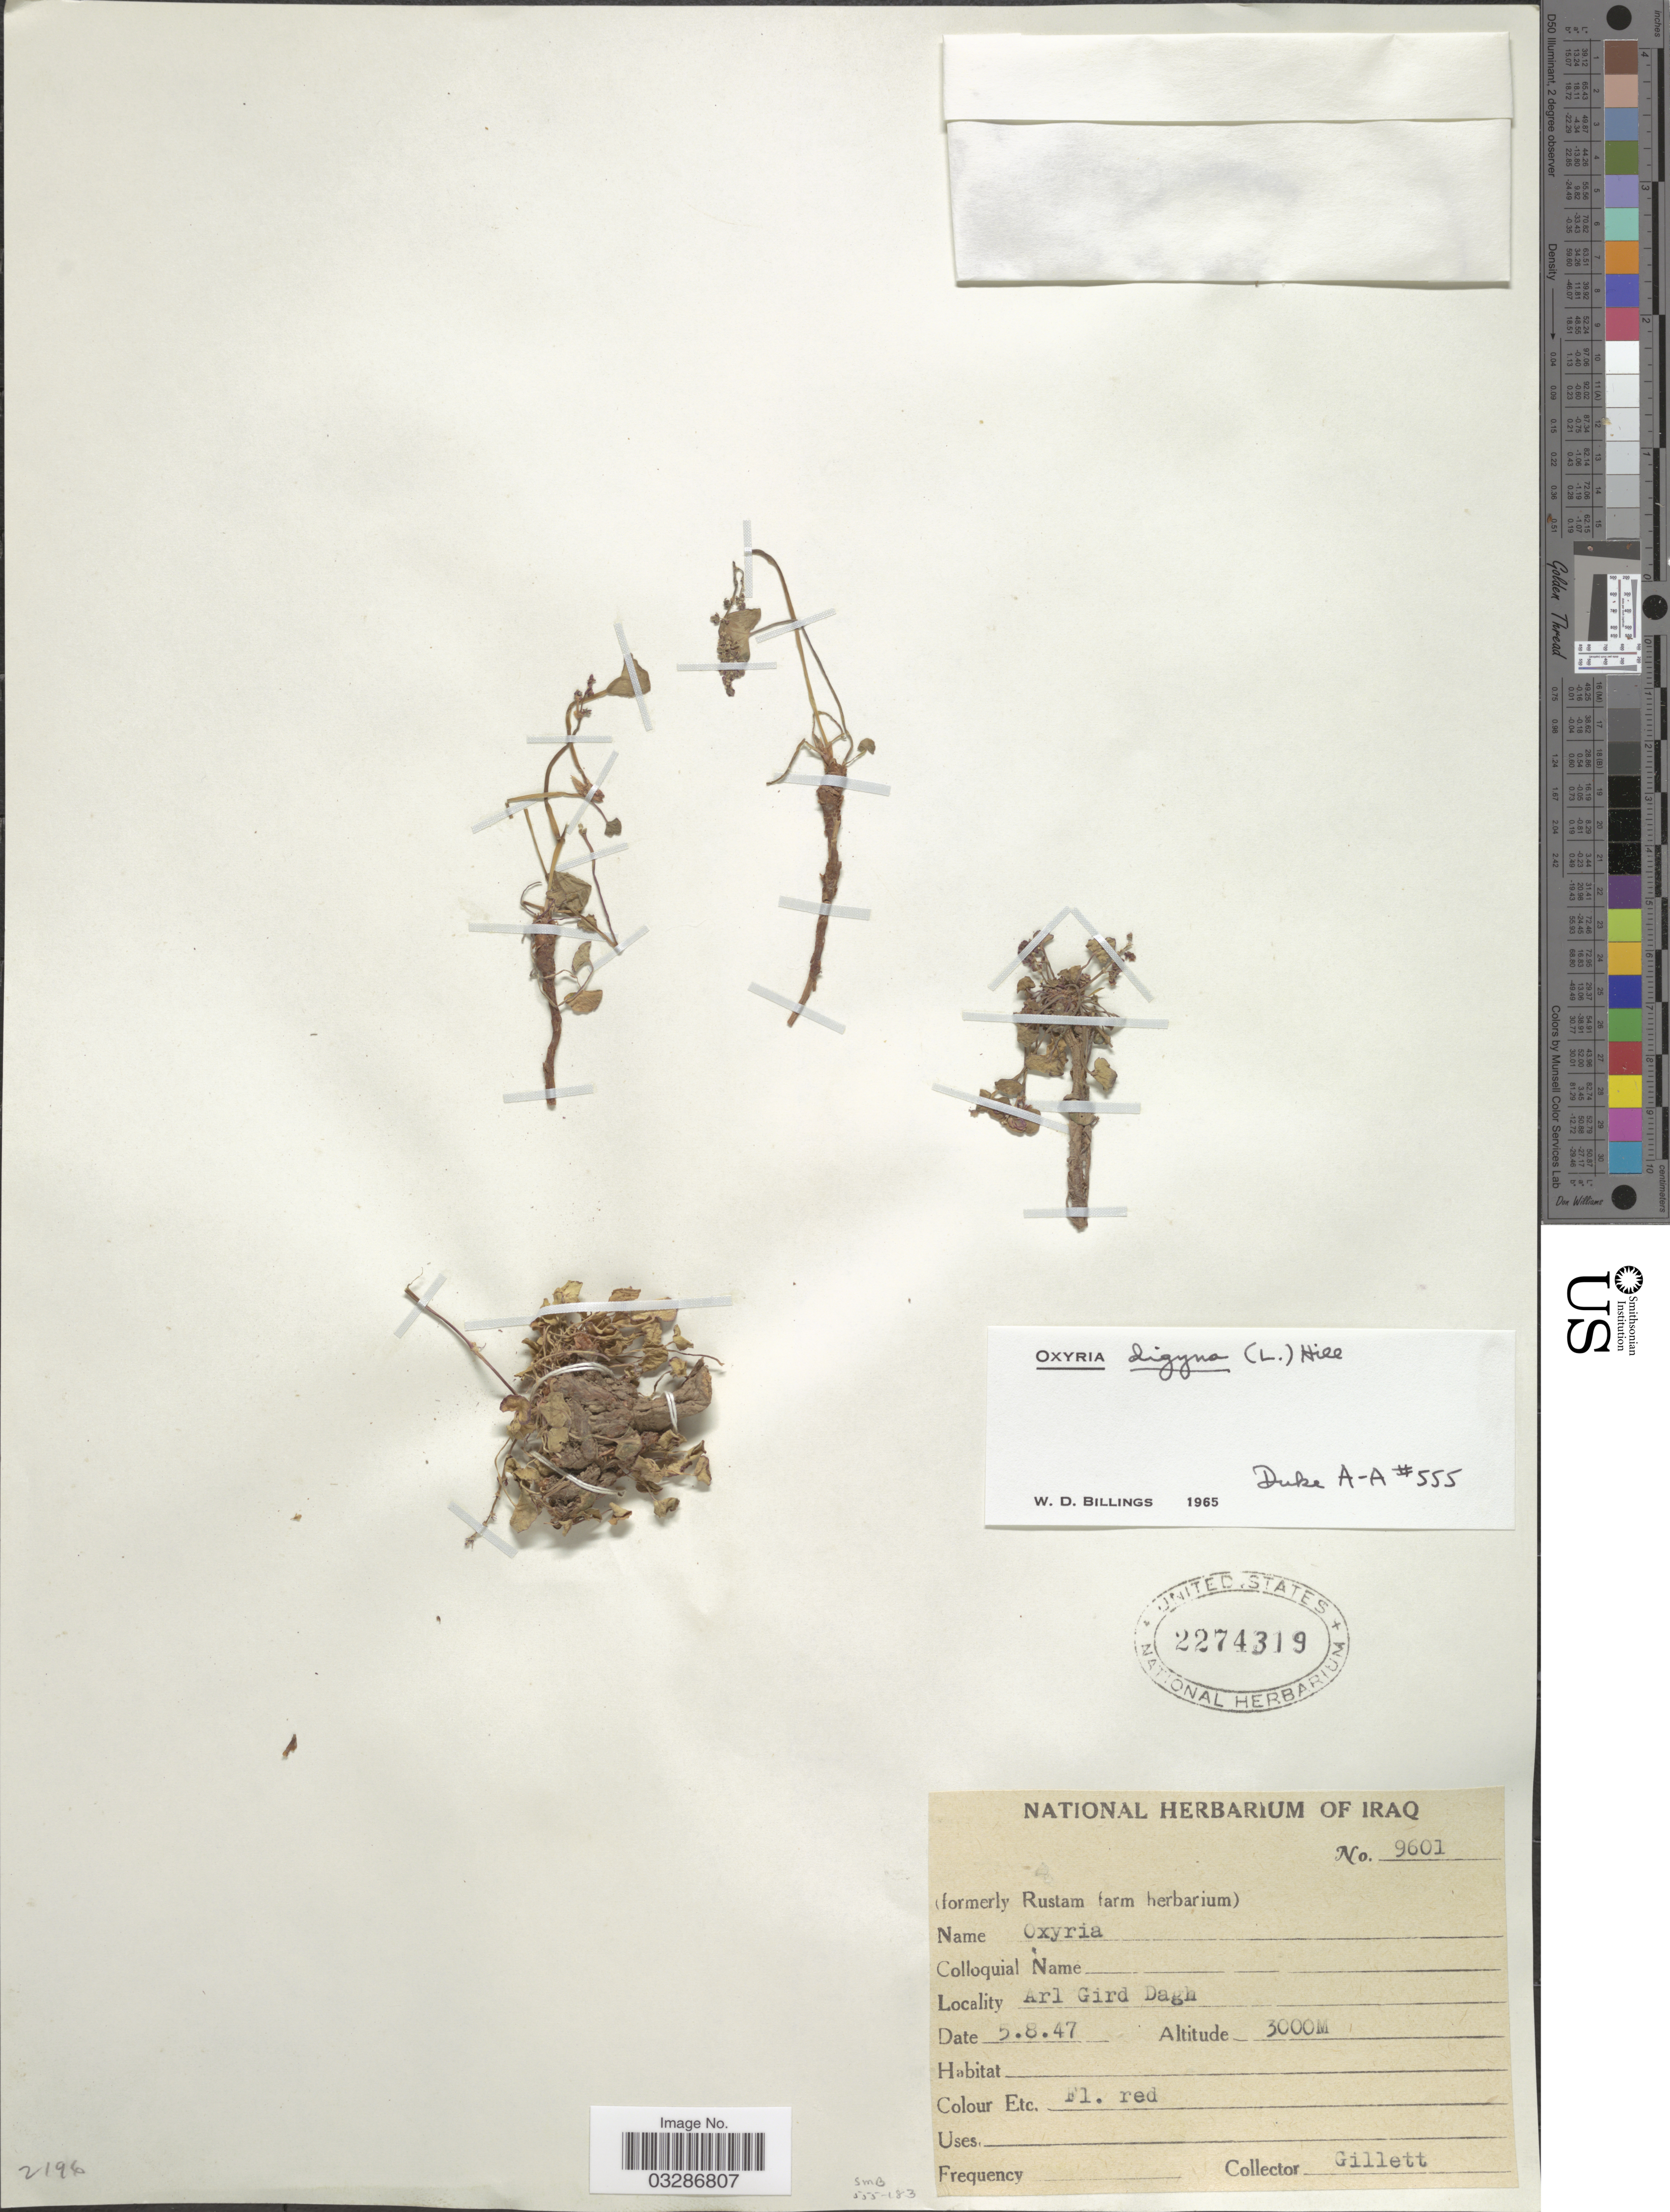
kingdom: Plantae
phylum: Tracheophyta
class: Magnoliopsida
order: Caryophyllales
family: Polygonaceae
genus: Oxyria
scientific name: Oxyria digyna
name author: (L.) Hill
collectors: Gillett, --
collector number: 9601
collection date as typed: Transcribed d/m/y: 5/8/47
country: Iraq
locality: Arl Gird Dagh.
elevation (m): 3000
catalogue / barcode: US 2274319